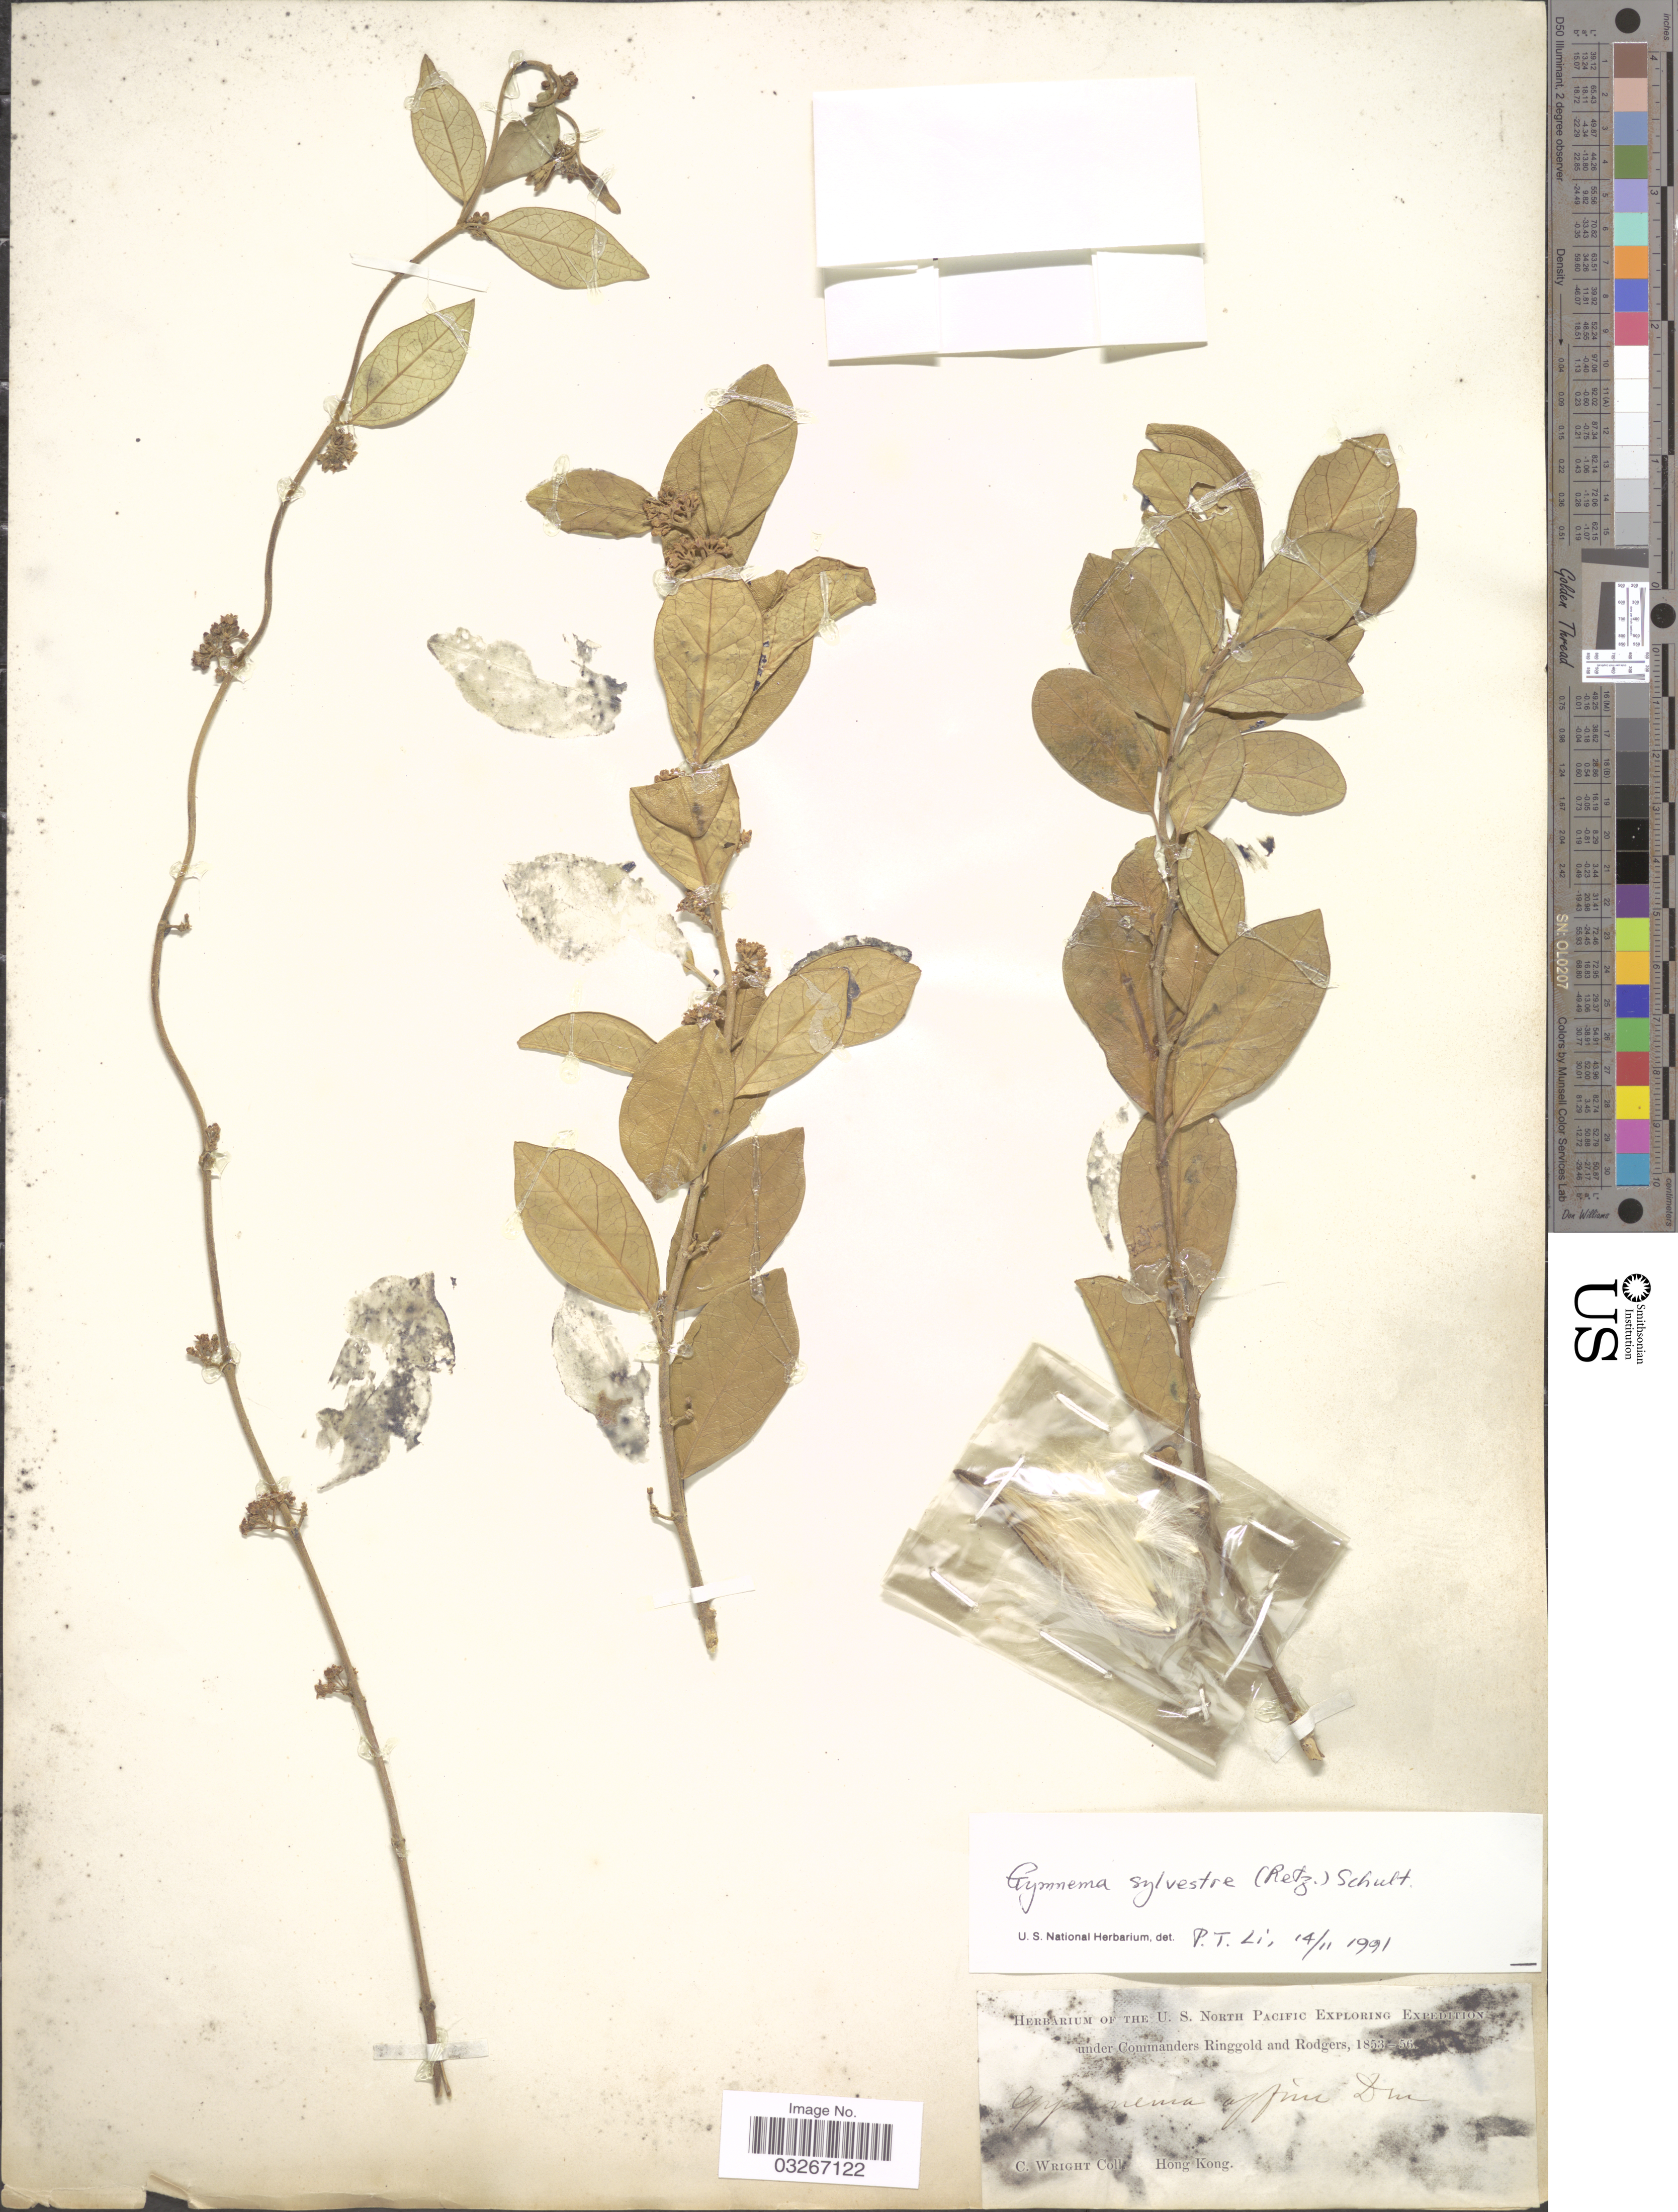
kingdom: Plantae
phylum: Tracheophyta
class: Magnoliopsida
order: Gentianales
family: Apocynaceae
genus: Gymnema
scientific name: Gymnema sylvestre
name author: (Retz.) R. Br. ex Schult. in Roem. & Schult.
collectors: C. Wright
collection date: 1853/1856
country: China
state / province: Hong Kong